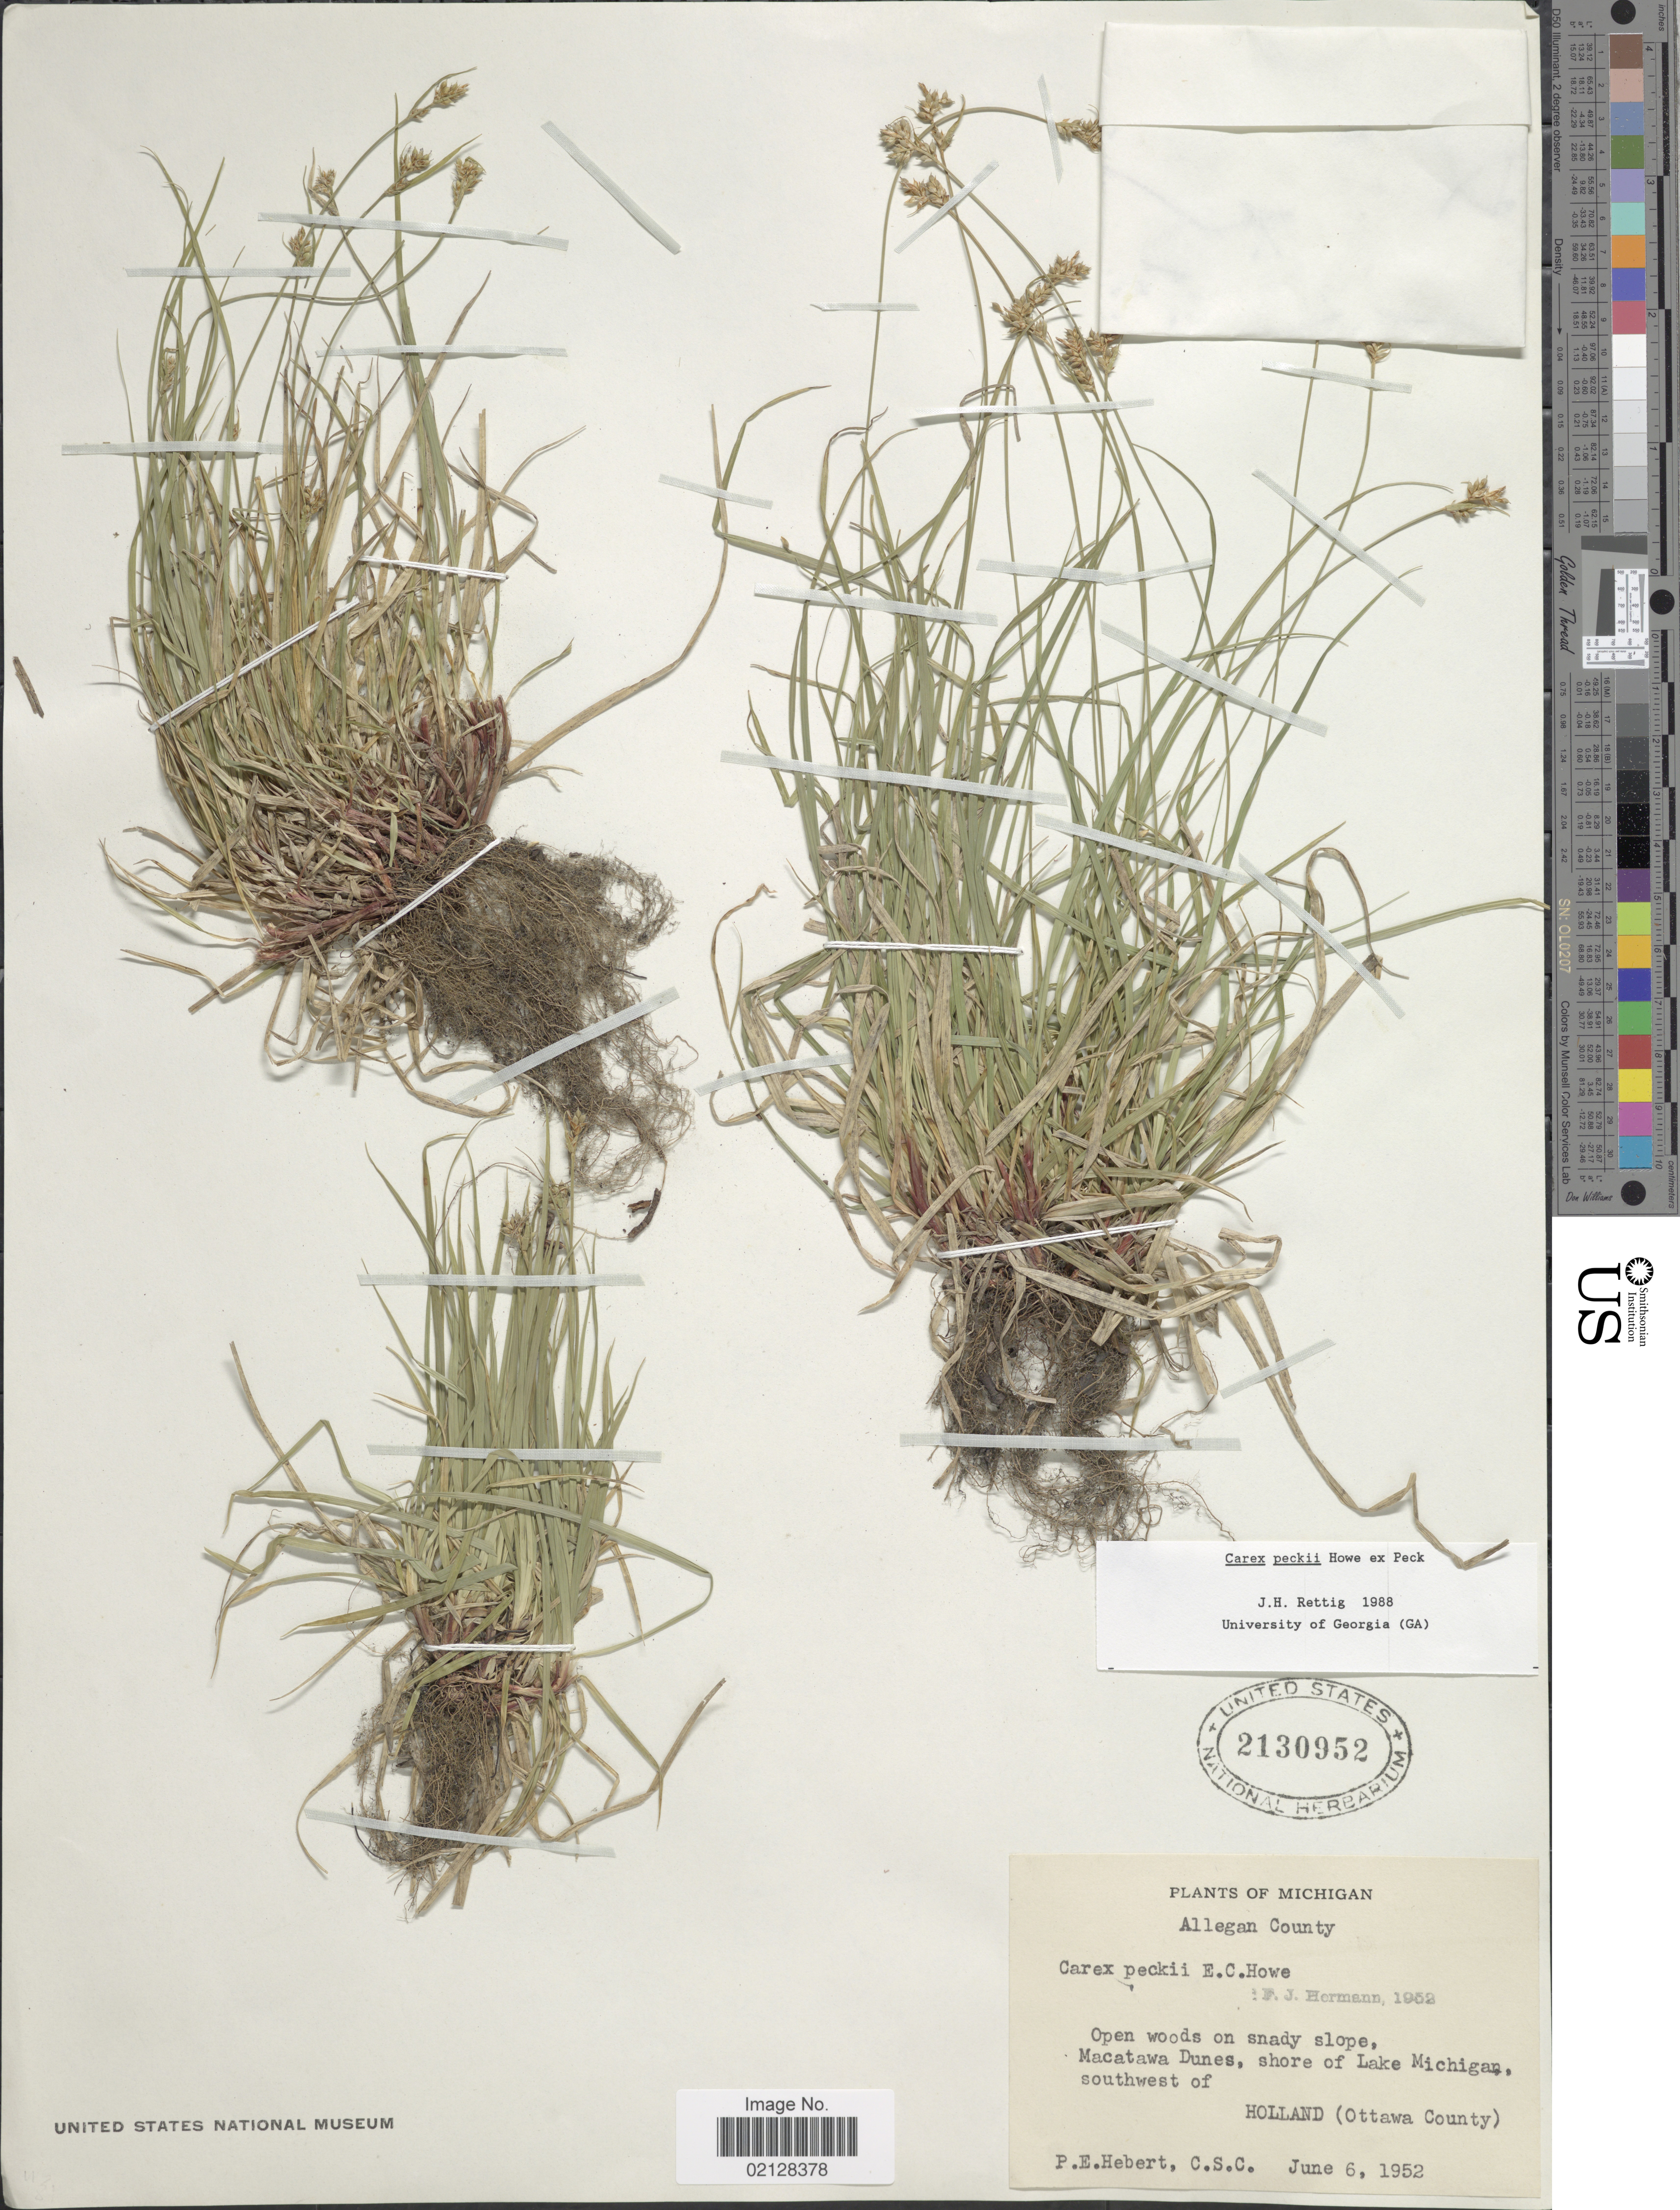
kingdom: Plantae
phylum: Tracheophyta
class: Liliopsida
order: Poales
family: Cyperaceae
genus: Carex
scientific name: Carex peckii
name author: Howe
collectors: P. Hebert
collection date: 1952-06-06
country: United States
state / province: Michigan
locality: Allegan County, Macatawa Dunes, shore of Lake Michigan, southwest of Holland (Ottawa County)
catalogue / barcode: US 2130952